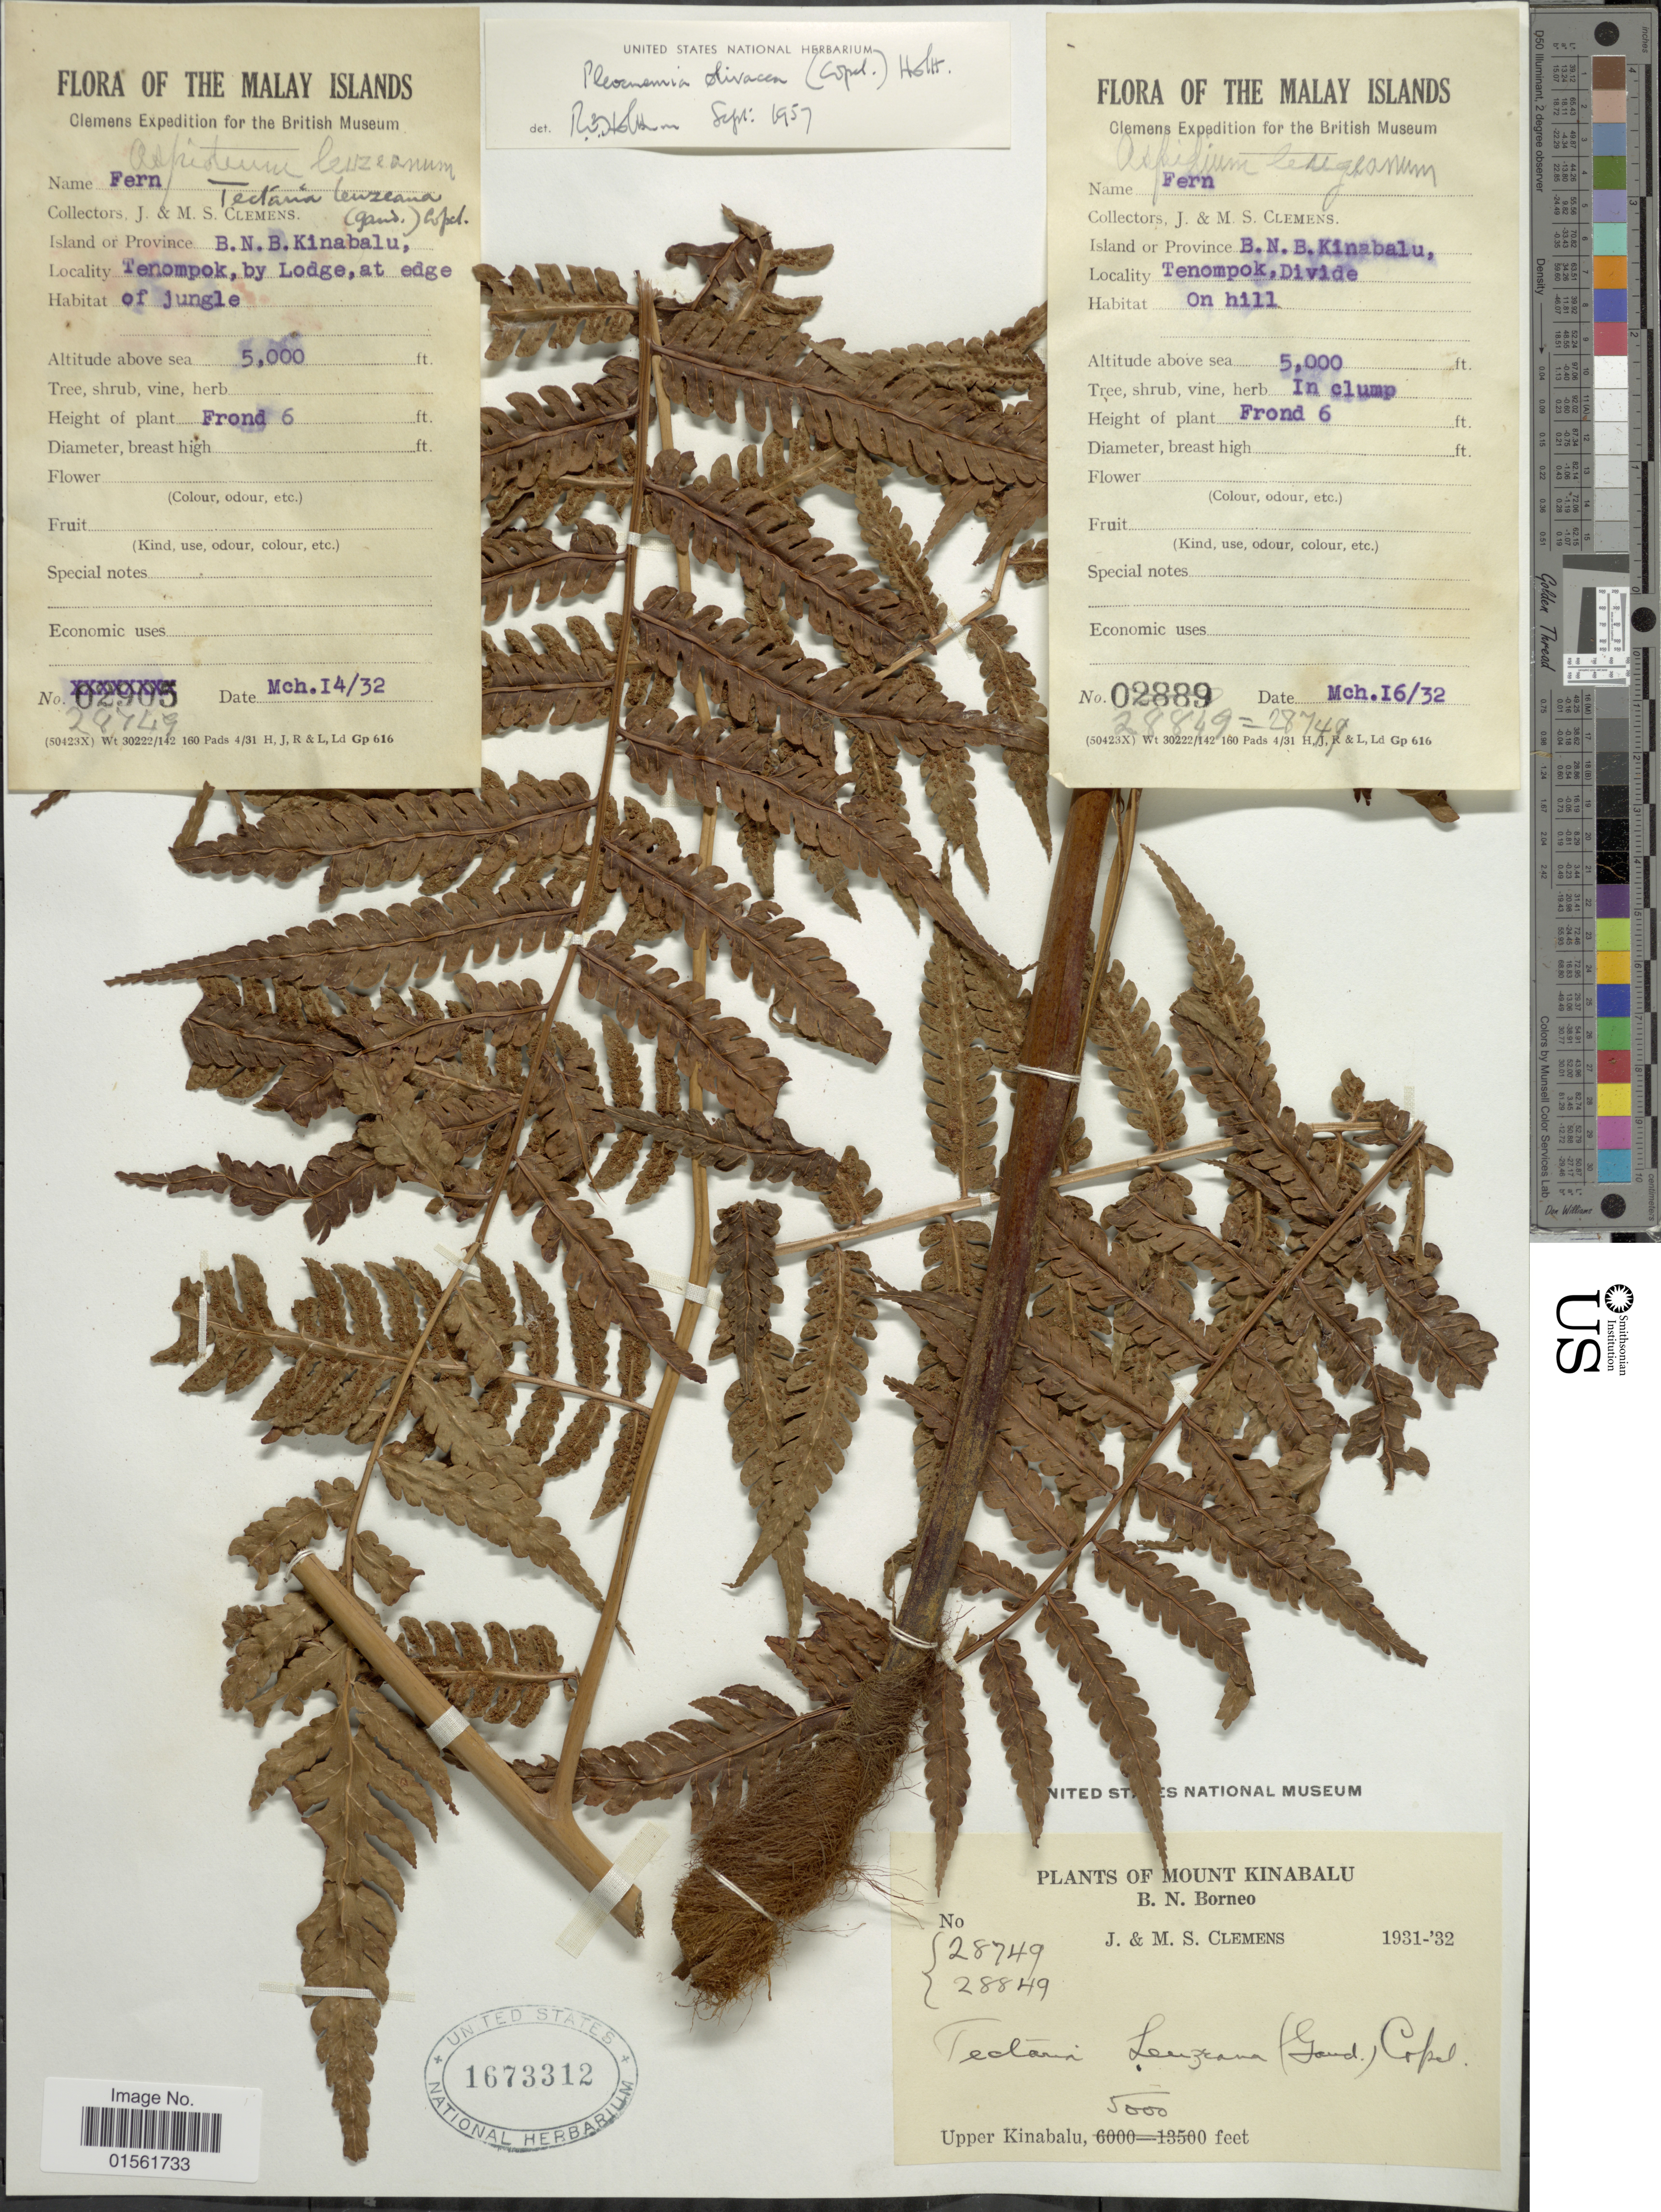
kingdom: Plantae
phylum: Tracheophyta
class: Polypodiopsida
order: Polypodiales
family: Dryopteridaceae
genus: Pleocnemia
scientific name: Pleocnemia olivacea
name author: (Copel.) Holttum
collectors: J. Clemens & M. S. Clemens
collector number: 28749/28849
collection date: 1932-03-14/1932-03-16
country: Malaysia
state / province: Sabah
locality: Malay Islands. Mount Kinabalu. B. N. Borneo. Tenompok, by lodge, at edge of jungle. Tenompok, Divide, on hill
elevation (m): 1524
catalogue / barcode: US 1673312